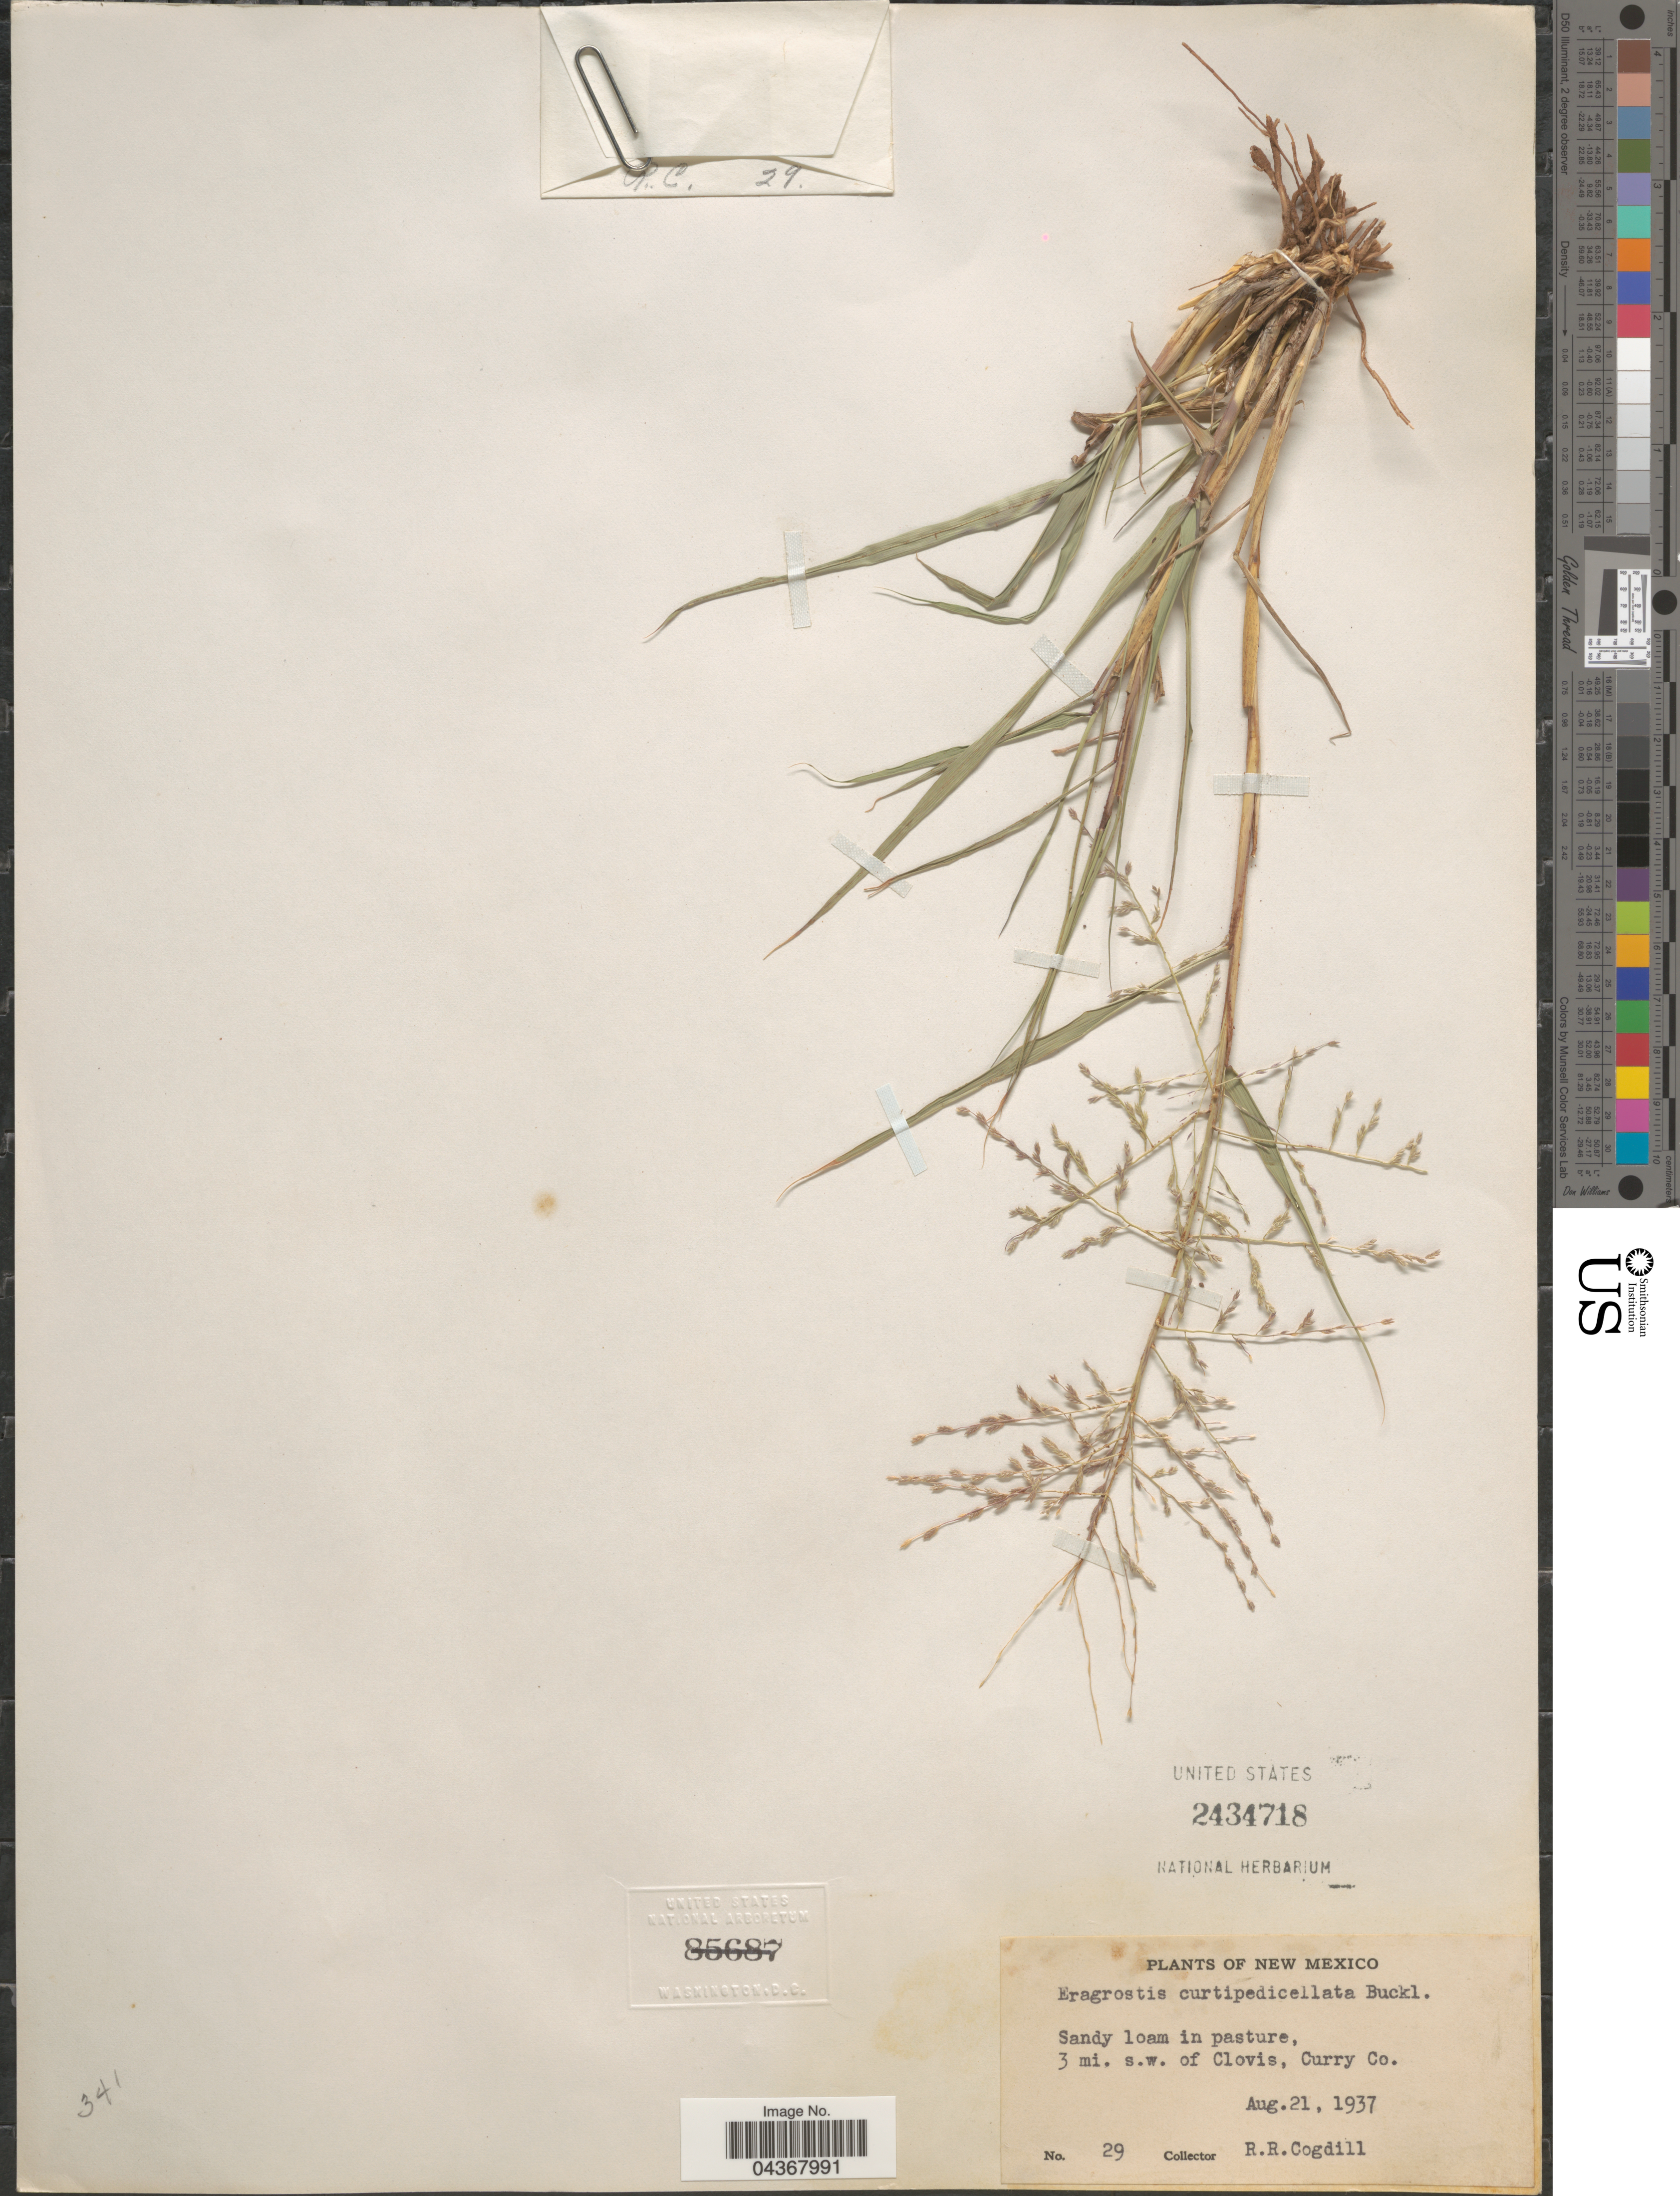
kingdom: Plantae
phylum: Tracheophyta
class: Liliopsida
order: Poales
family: Poaceae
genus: Eragrostis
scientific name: Eragrostis curtipedicellata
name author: Buckley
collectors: R. Cogdell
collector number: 29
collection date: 1937-04-21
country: United States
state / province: New Mexico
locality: Sandy loam in pasture, 3 mi. s.w. of Clovis, Curry Co.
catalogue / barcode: US 2434718